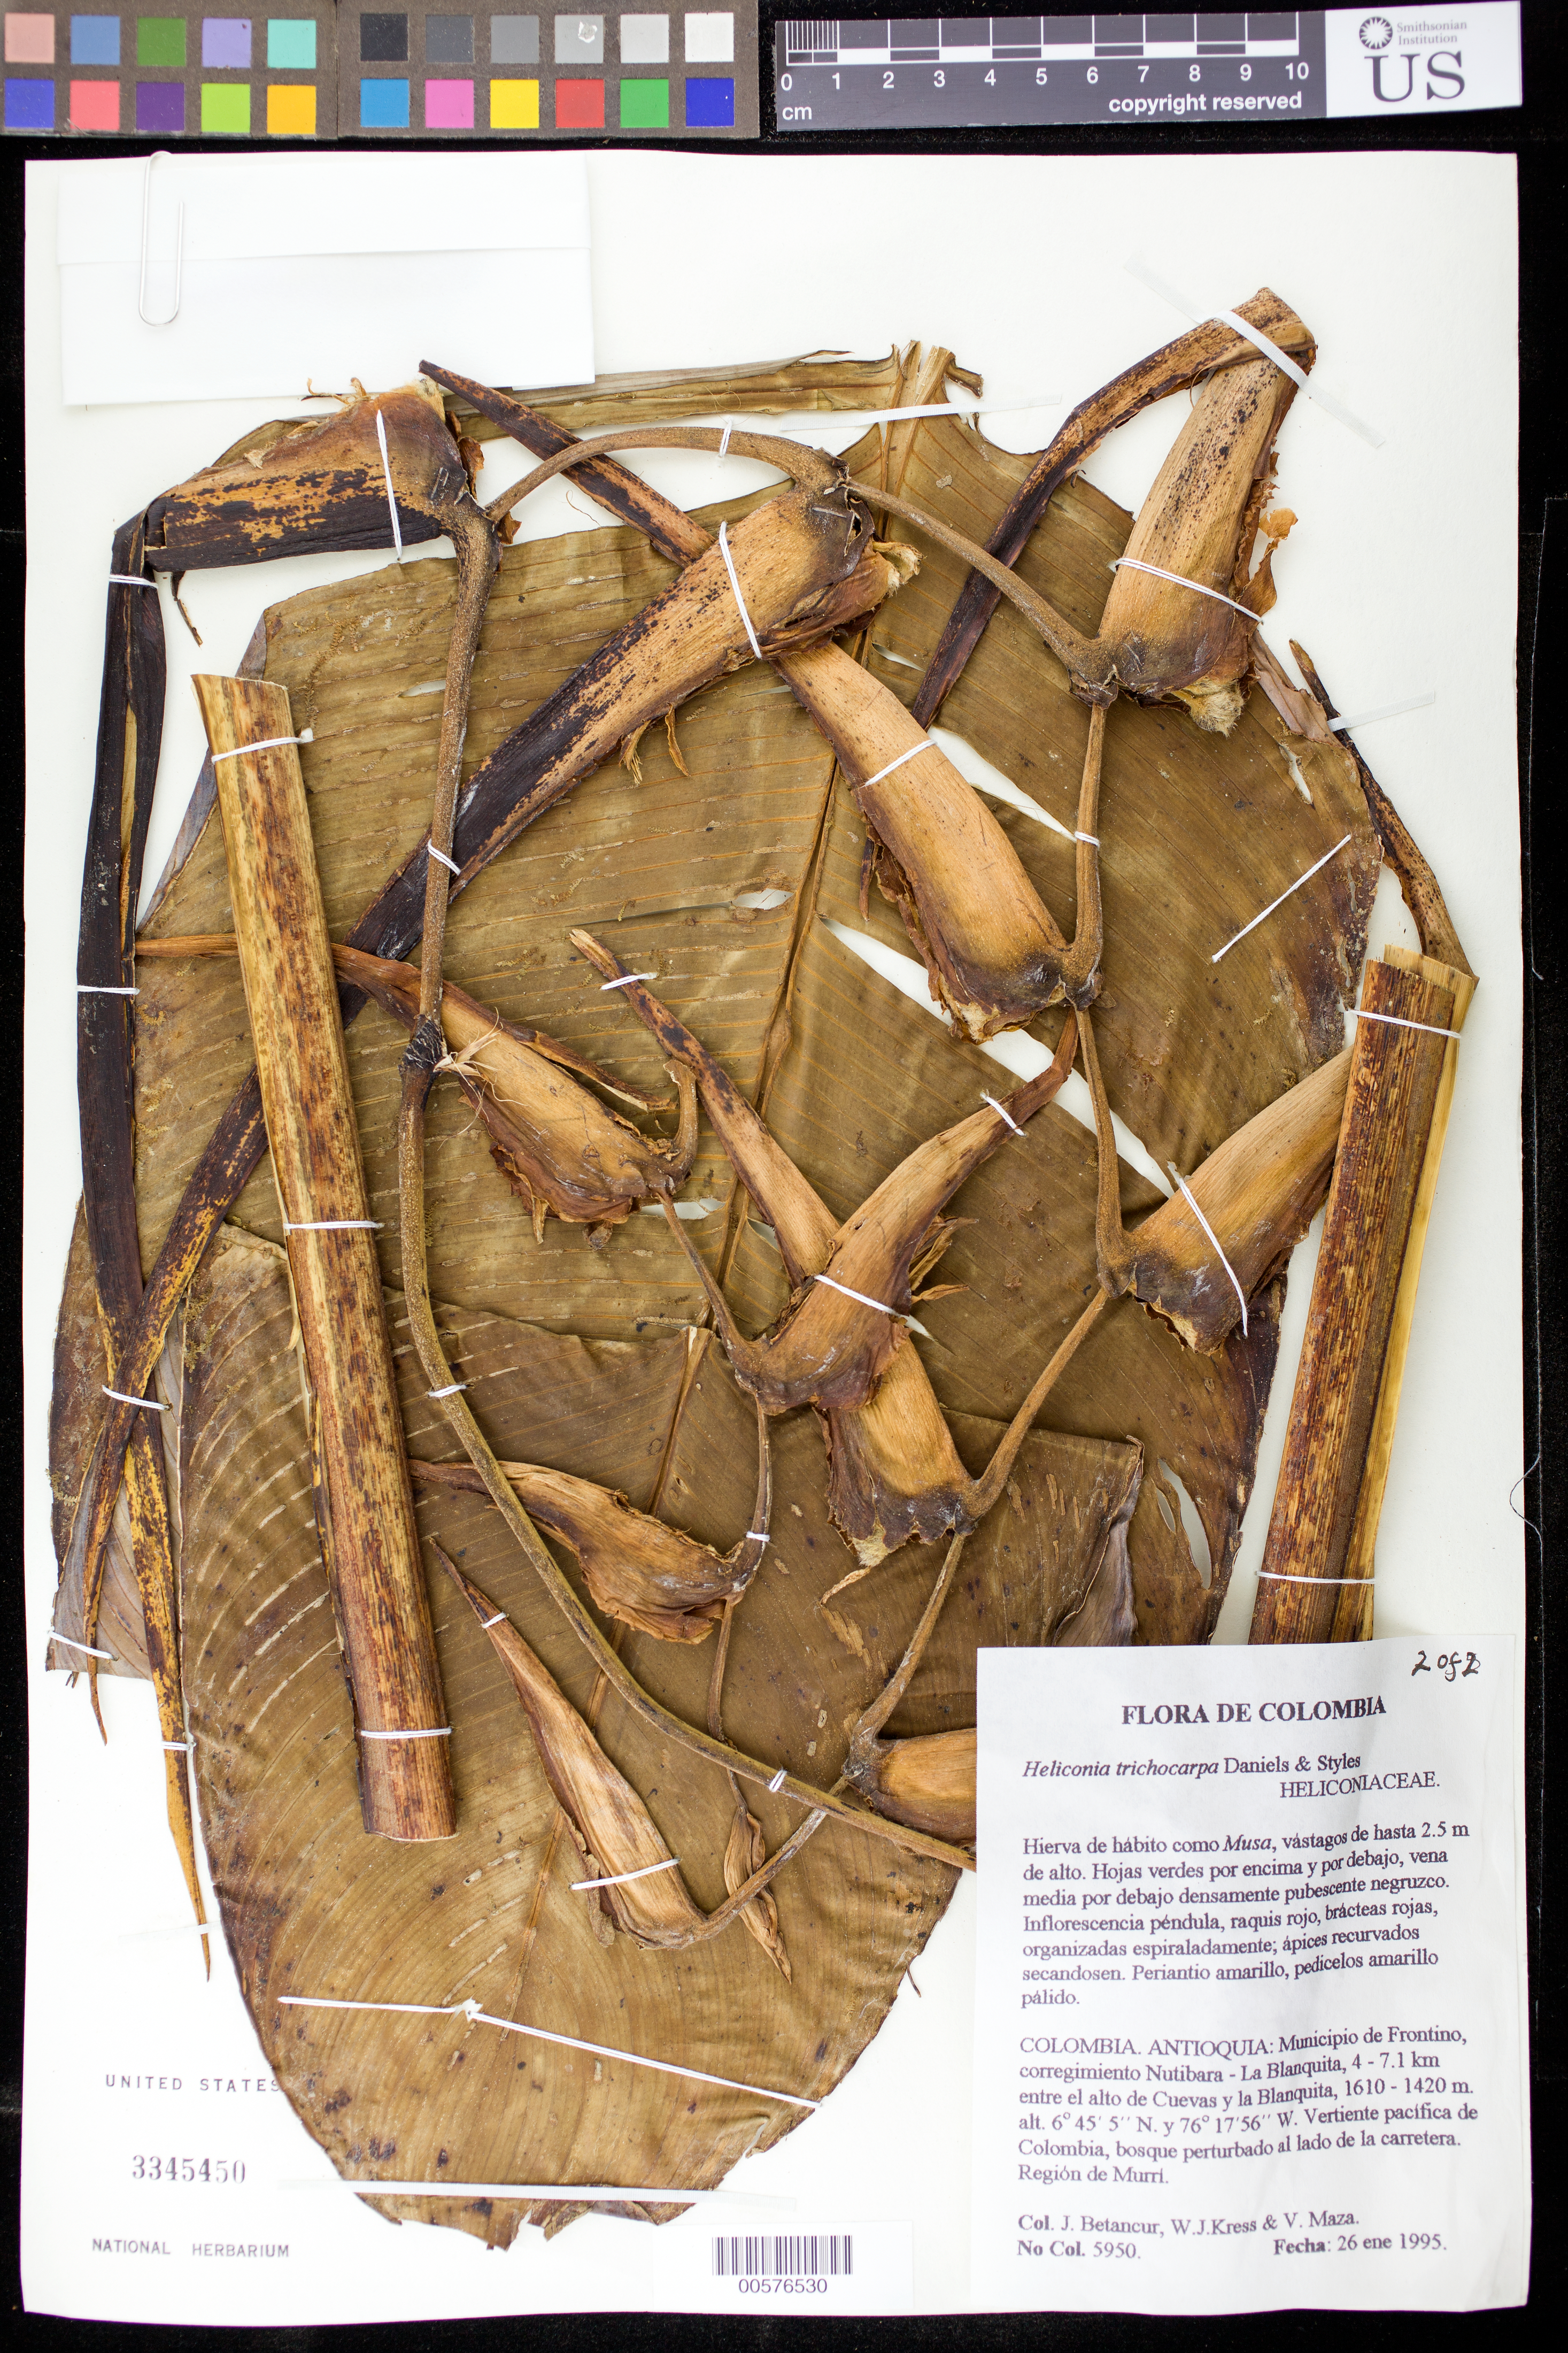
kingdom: Plantae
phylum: Tracheophyta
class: Liliopsida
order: Zingiberales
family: Heliconiaceae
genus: Heliconia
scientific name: Heliconia trichocarpa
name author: G.S. Daniels & F.G. Stiles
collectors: J. C. Betancur, W. J. Kress & V. Maza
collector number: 5950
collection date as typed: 26 Jan 1995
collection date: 1995-01-26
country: Colombia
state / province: Antioquia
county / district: Frontino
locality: Road between Nutibara and La Blanquita, 17 km from Nutibara.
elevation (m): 1615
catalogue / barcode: US 3345450